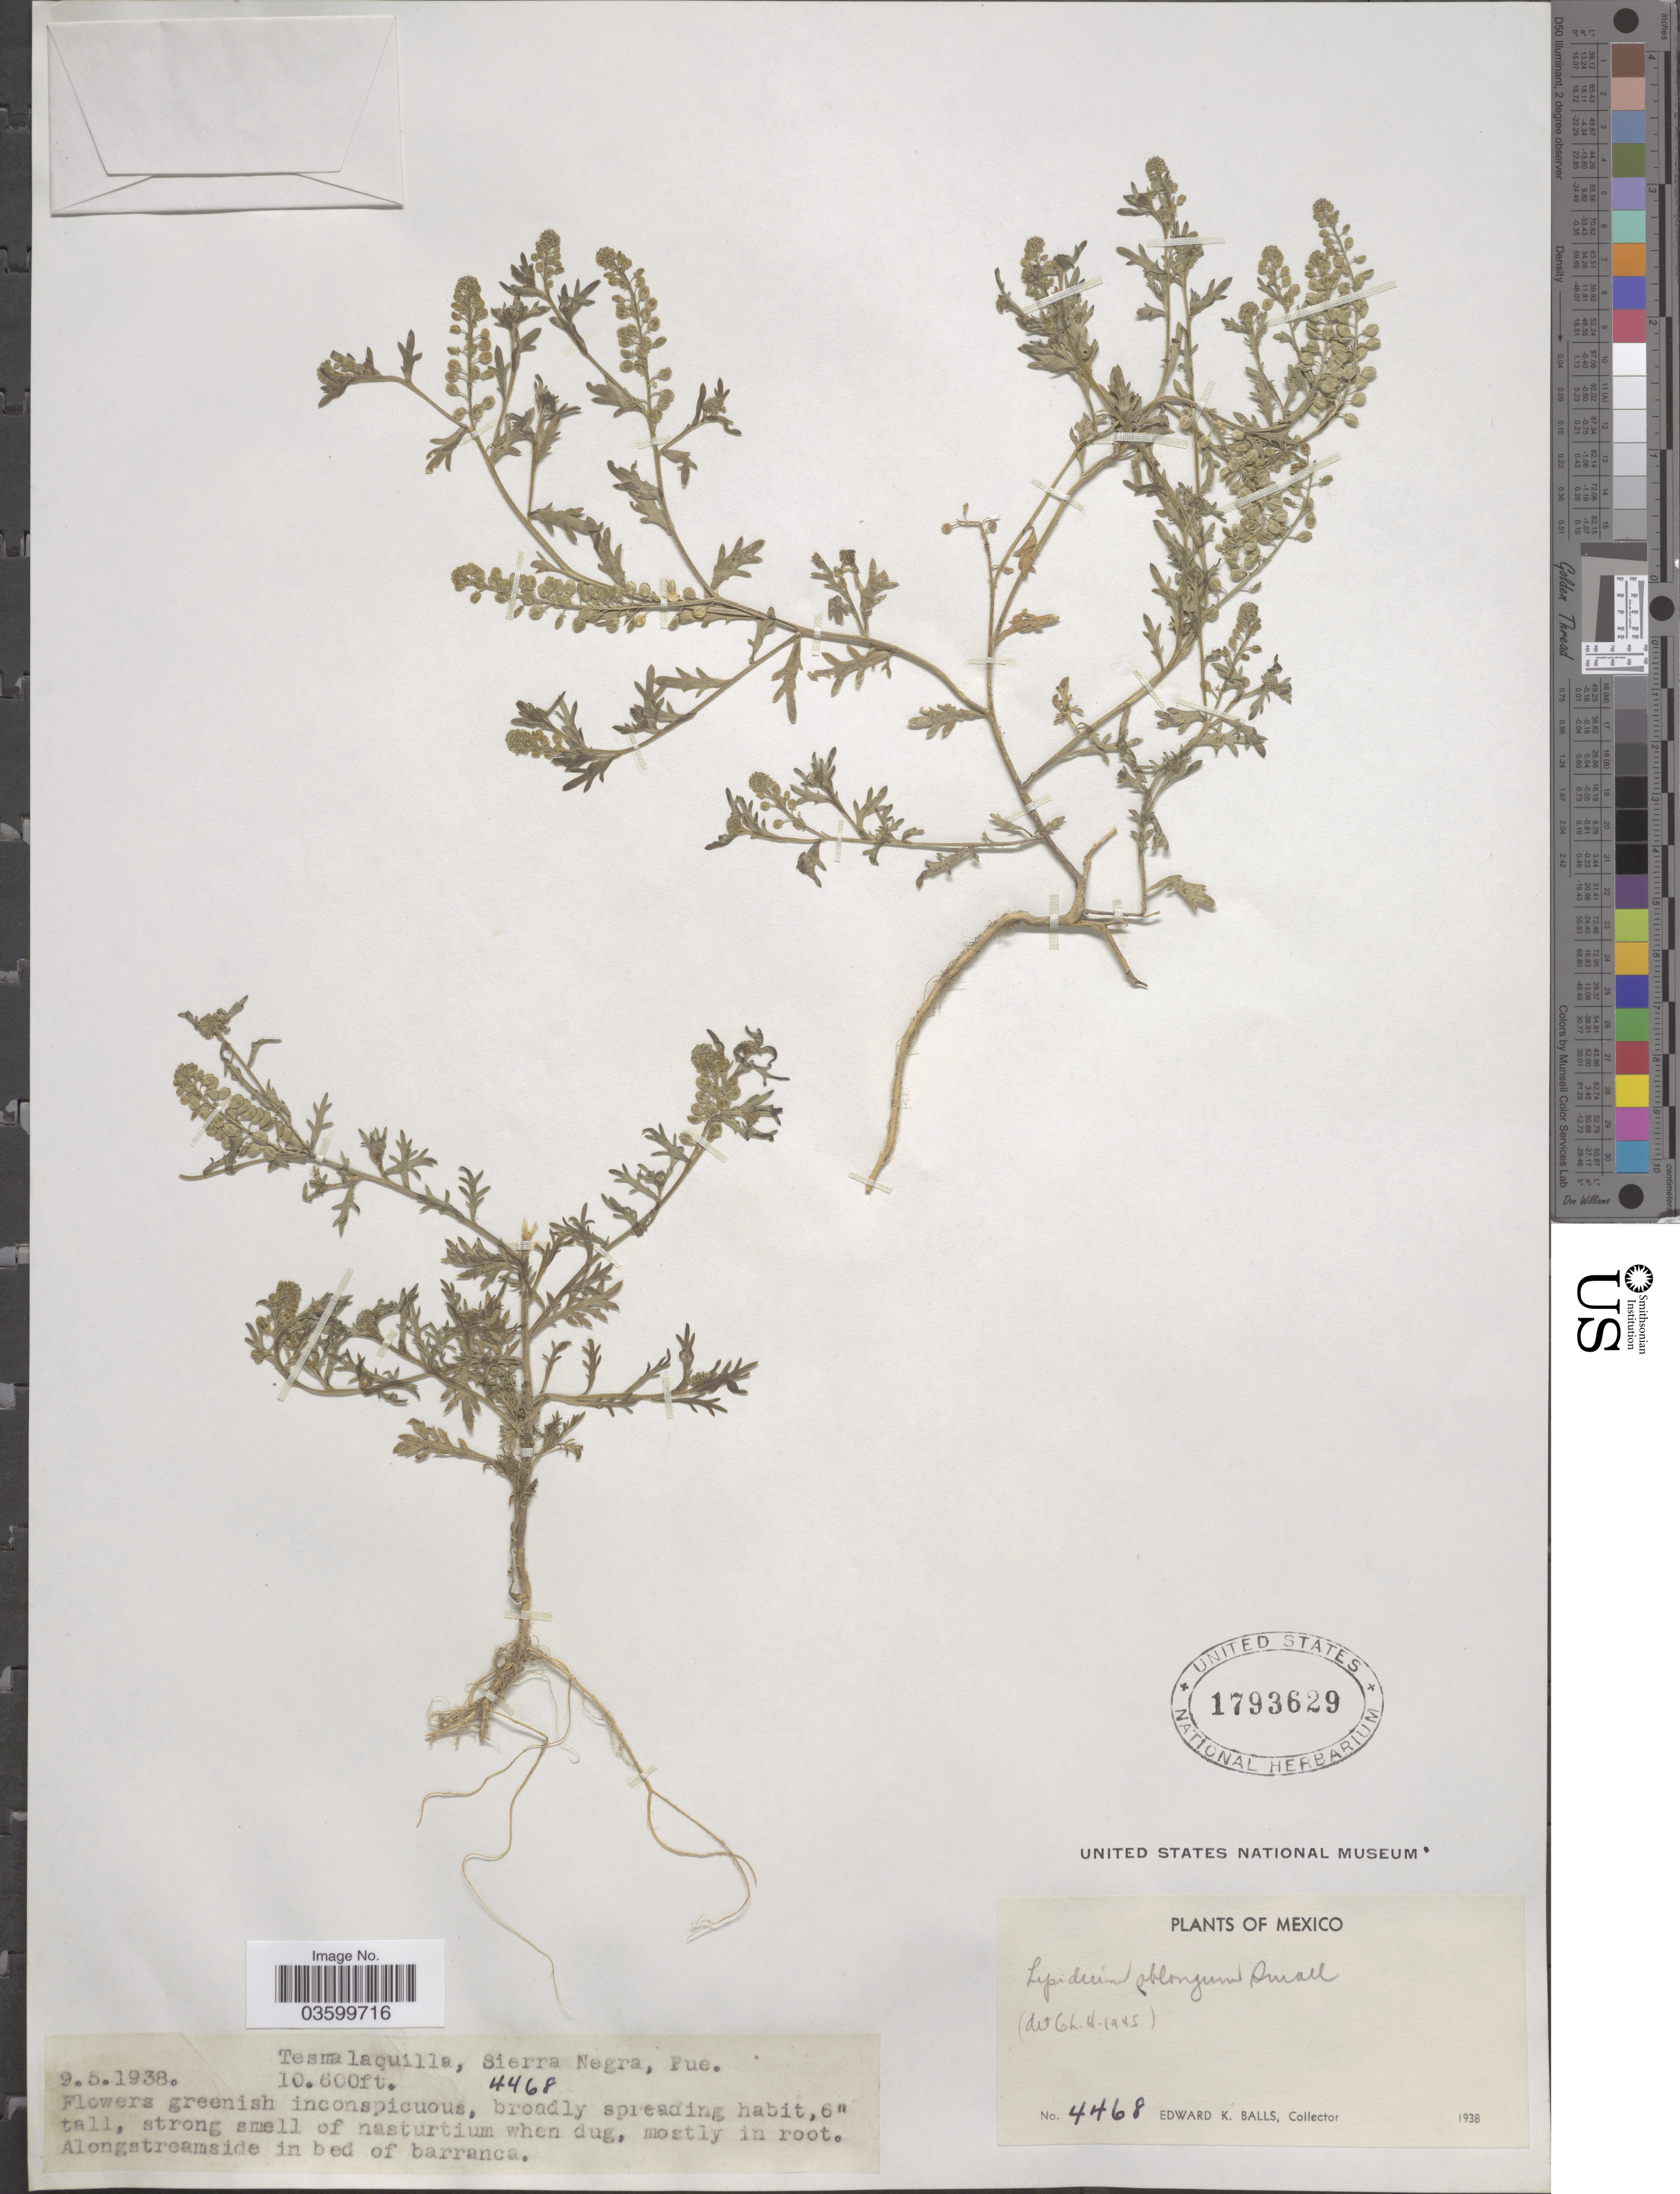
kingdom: Plantae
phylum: Tracheophyta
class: Magnoliopsida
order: Brassicales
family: Brassicaceae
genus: Lepidium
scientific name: Lepidium oblongum var. oblongum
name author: Small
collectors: E. K. Balls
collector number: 4468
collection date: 1938-05-09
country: Mexico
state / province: Puebla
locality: Tesmalaquilla, Sierra Negra.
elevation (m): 3231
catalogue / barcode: US 1793629